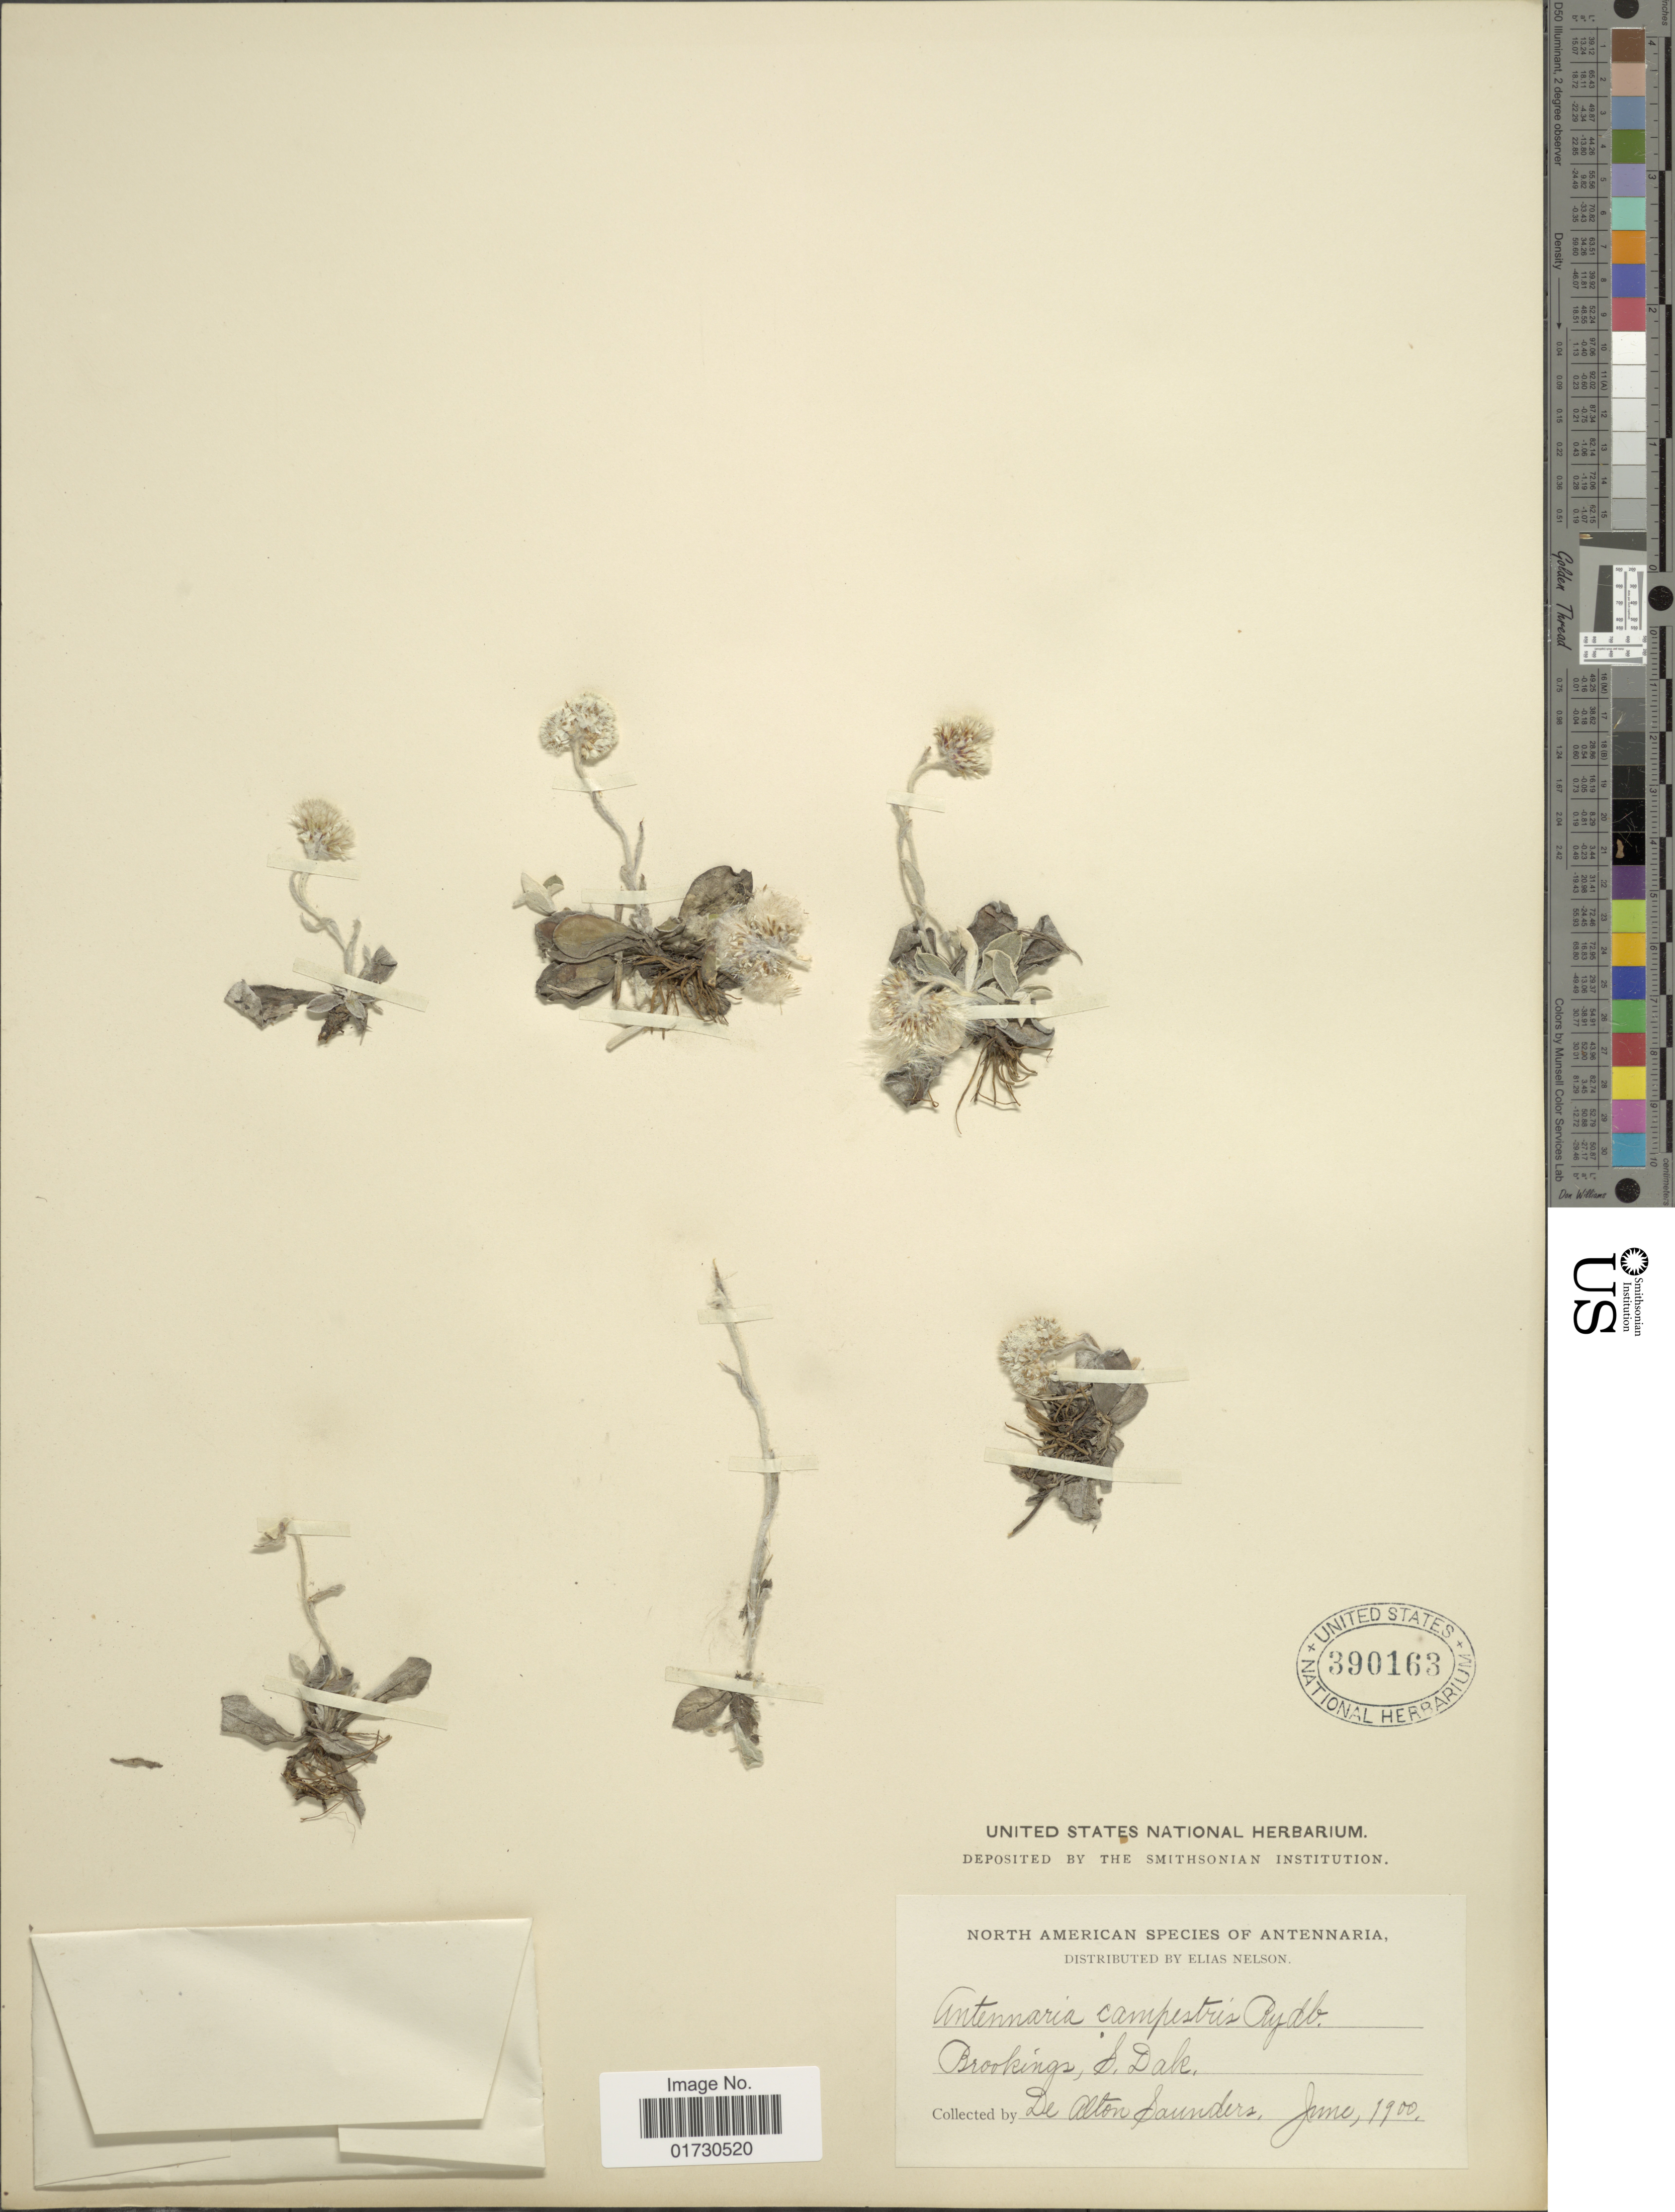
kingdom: Plantae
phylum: Tracheophyta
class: Magnoliopsida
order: Asterales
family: Asteraceae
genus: Antennaria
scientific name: Antennaria campestris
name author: Rydb.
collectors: D. A. Saunders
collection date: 1900-06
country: United States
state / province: South Dakota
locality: Brookings, S. Dak.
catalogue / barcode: US 390163